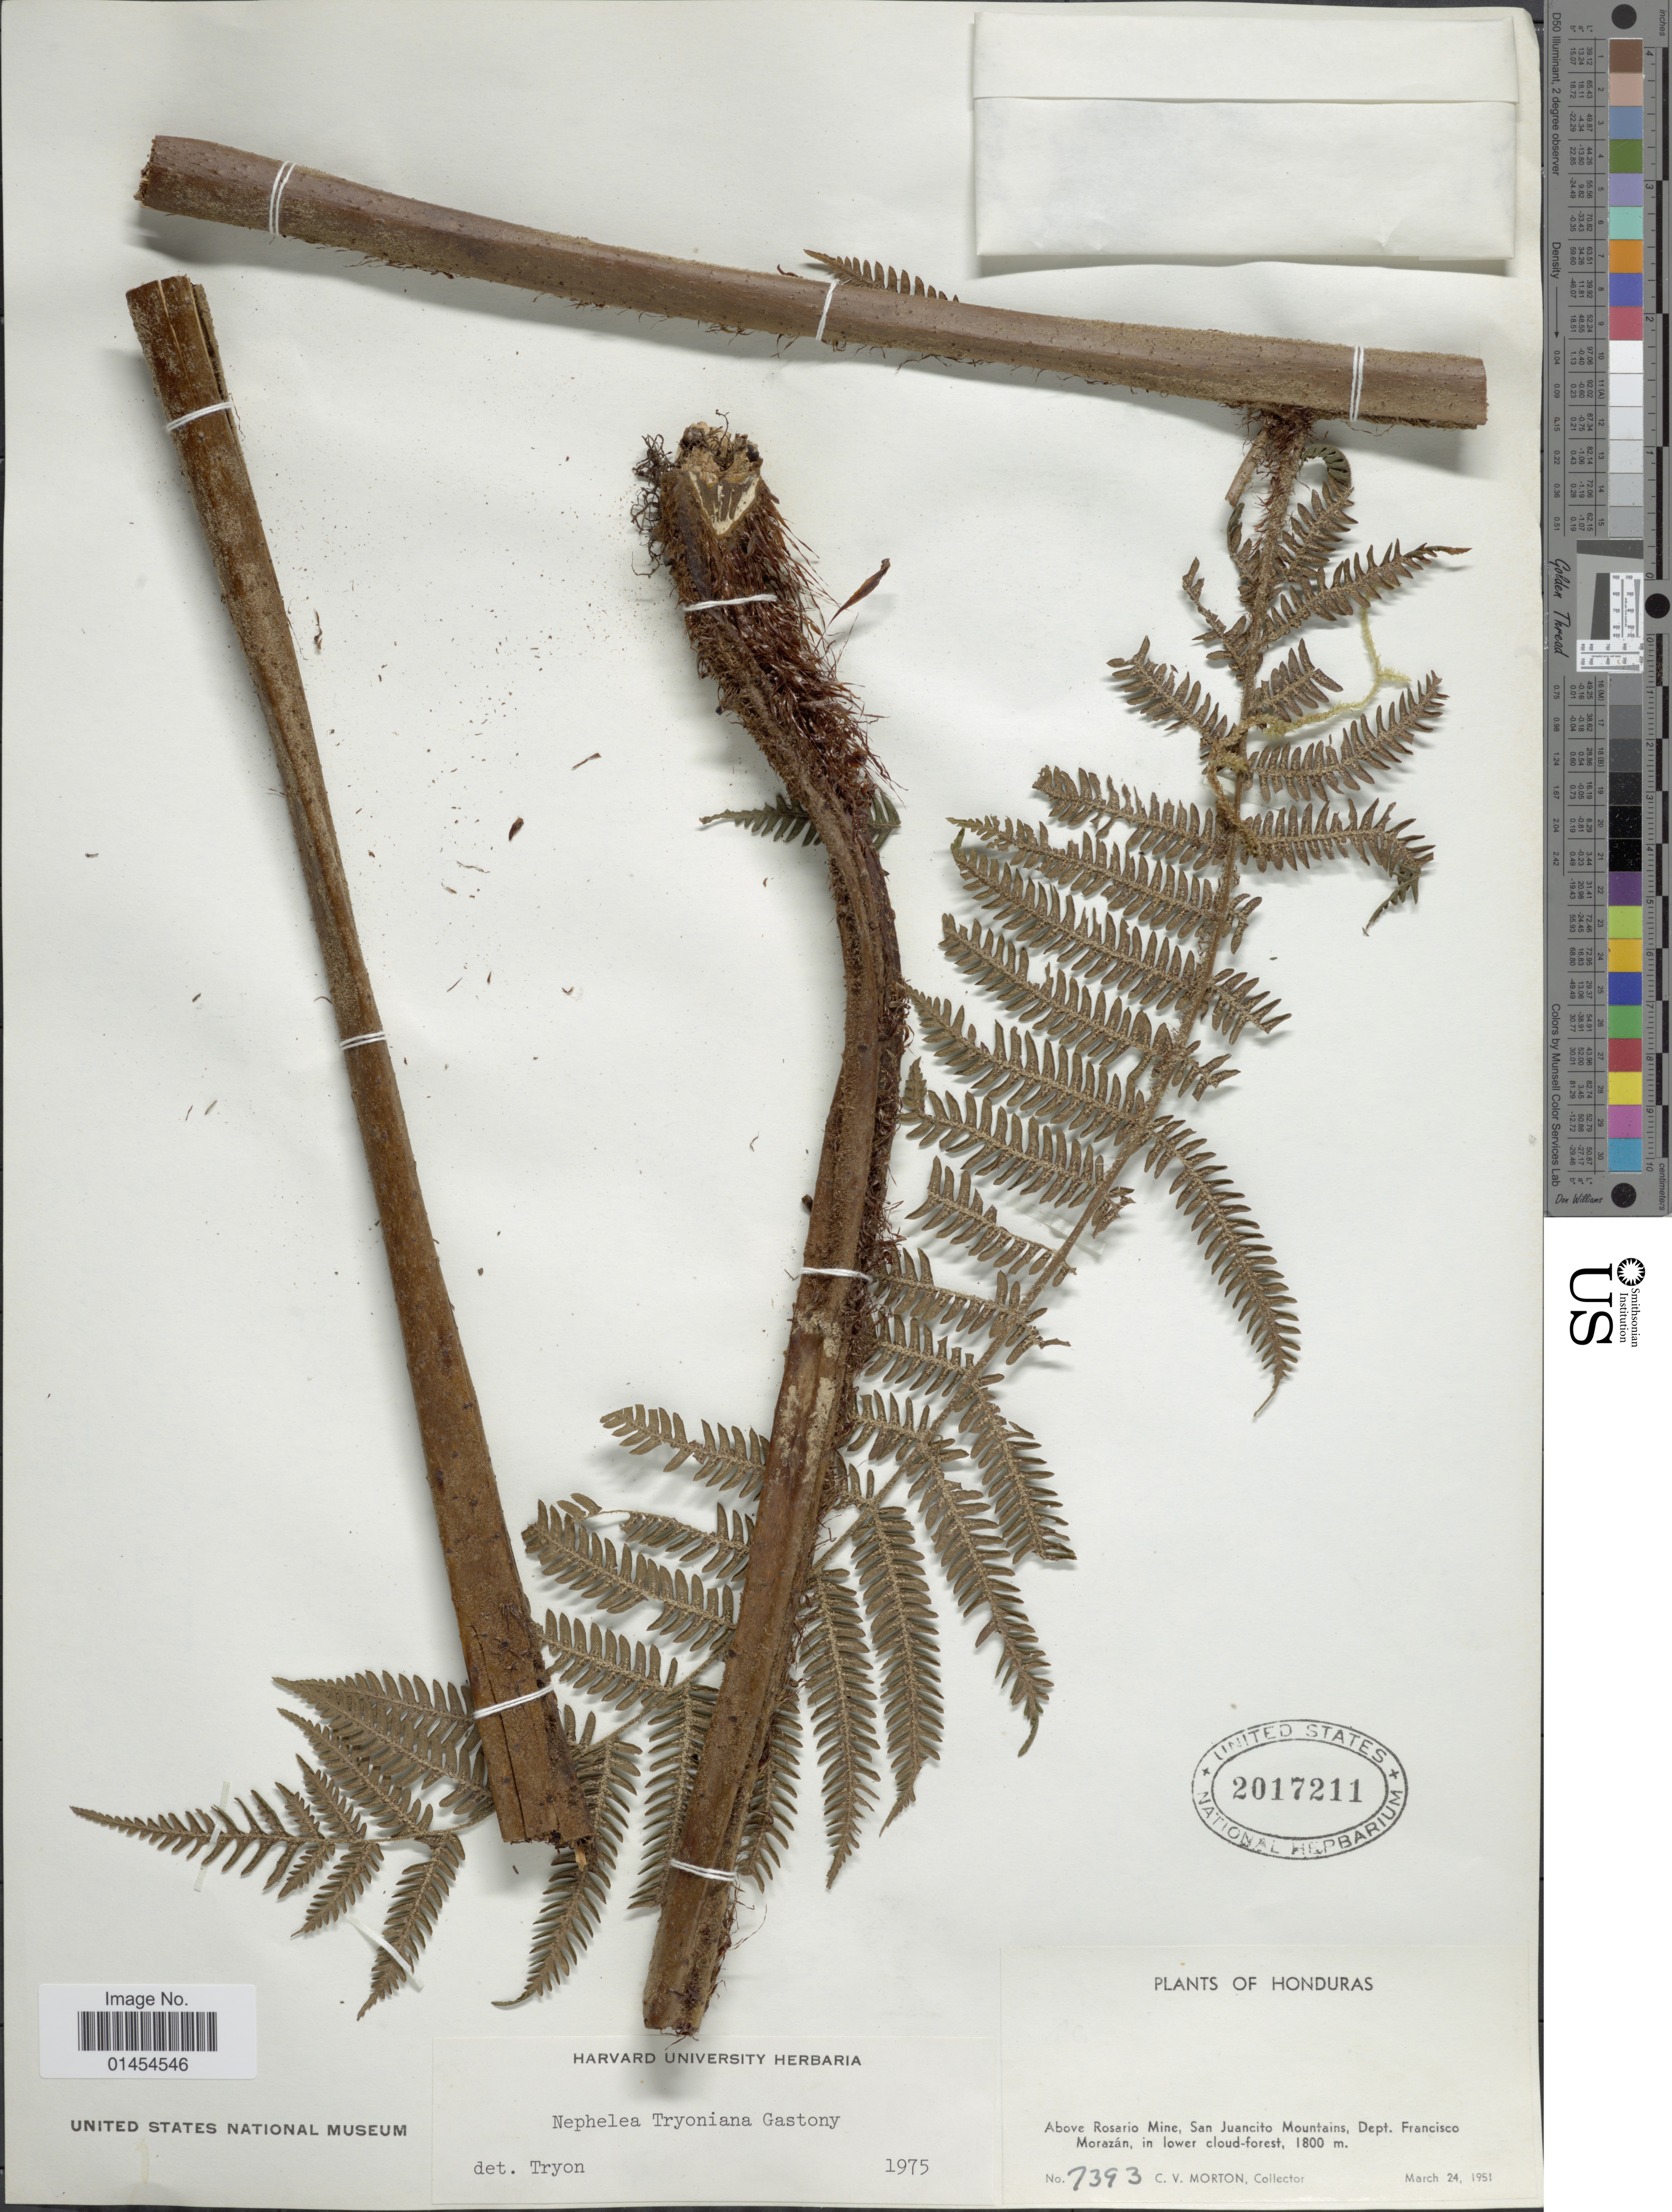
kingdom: Plantae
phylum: Tracheophyta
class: Polypodiopsida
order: Cyatheales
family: Cyatheaceae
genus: Alsophila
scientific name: Alsophila tryoniana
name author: (Gastony) D.S. Conant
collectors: C. V. Morton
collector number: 7393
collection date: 1951-03-24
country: Honduras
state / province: Fco. Morazán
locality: Above Rosario Mine, San Juancito Mountains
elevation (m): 1800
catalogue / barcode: US 2017211